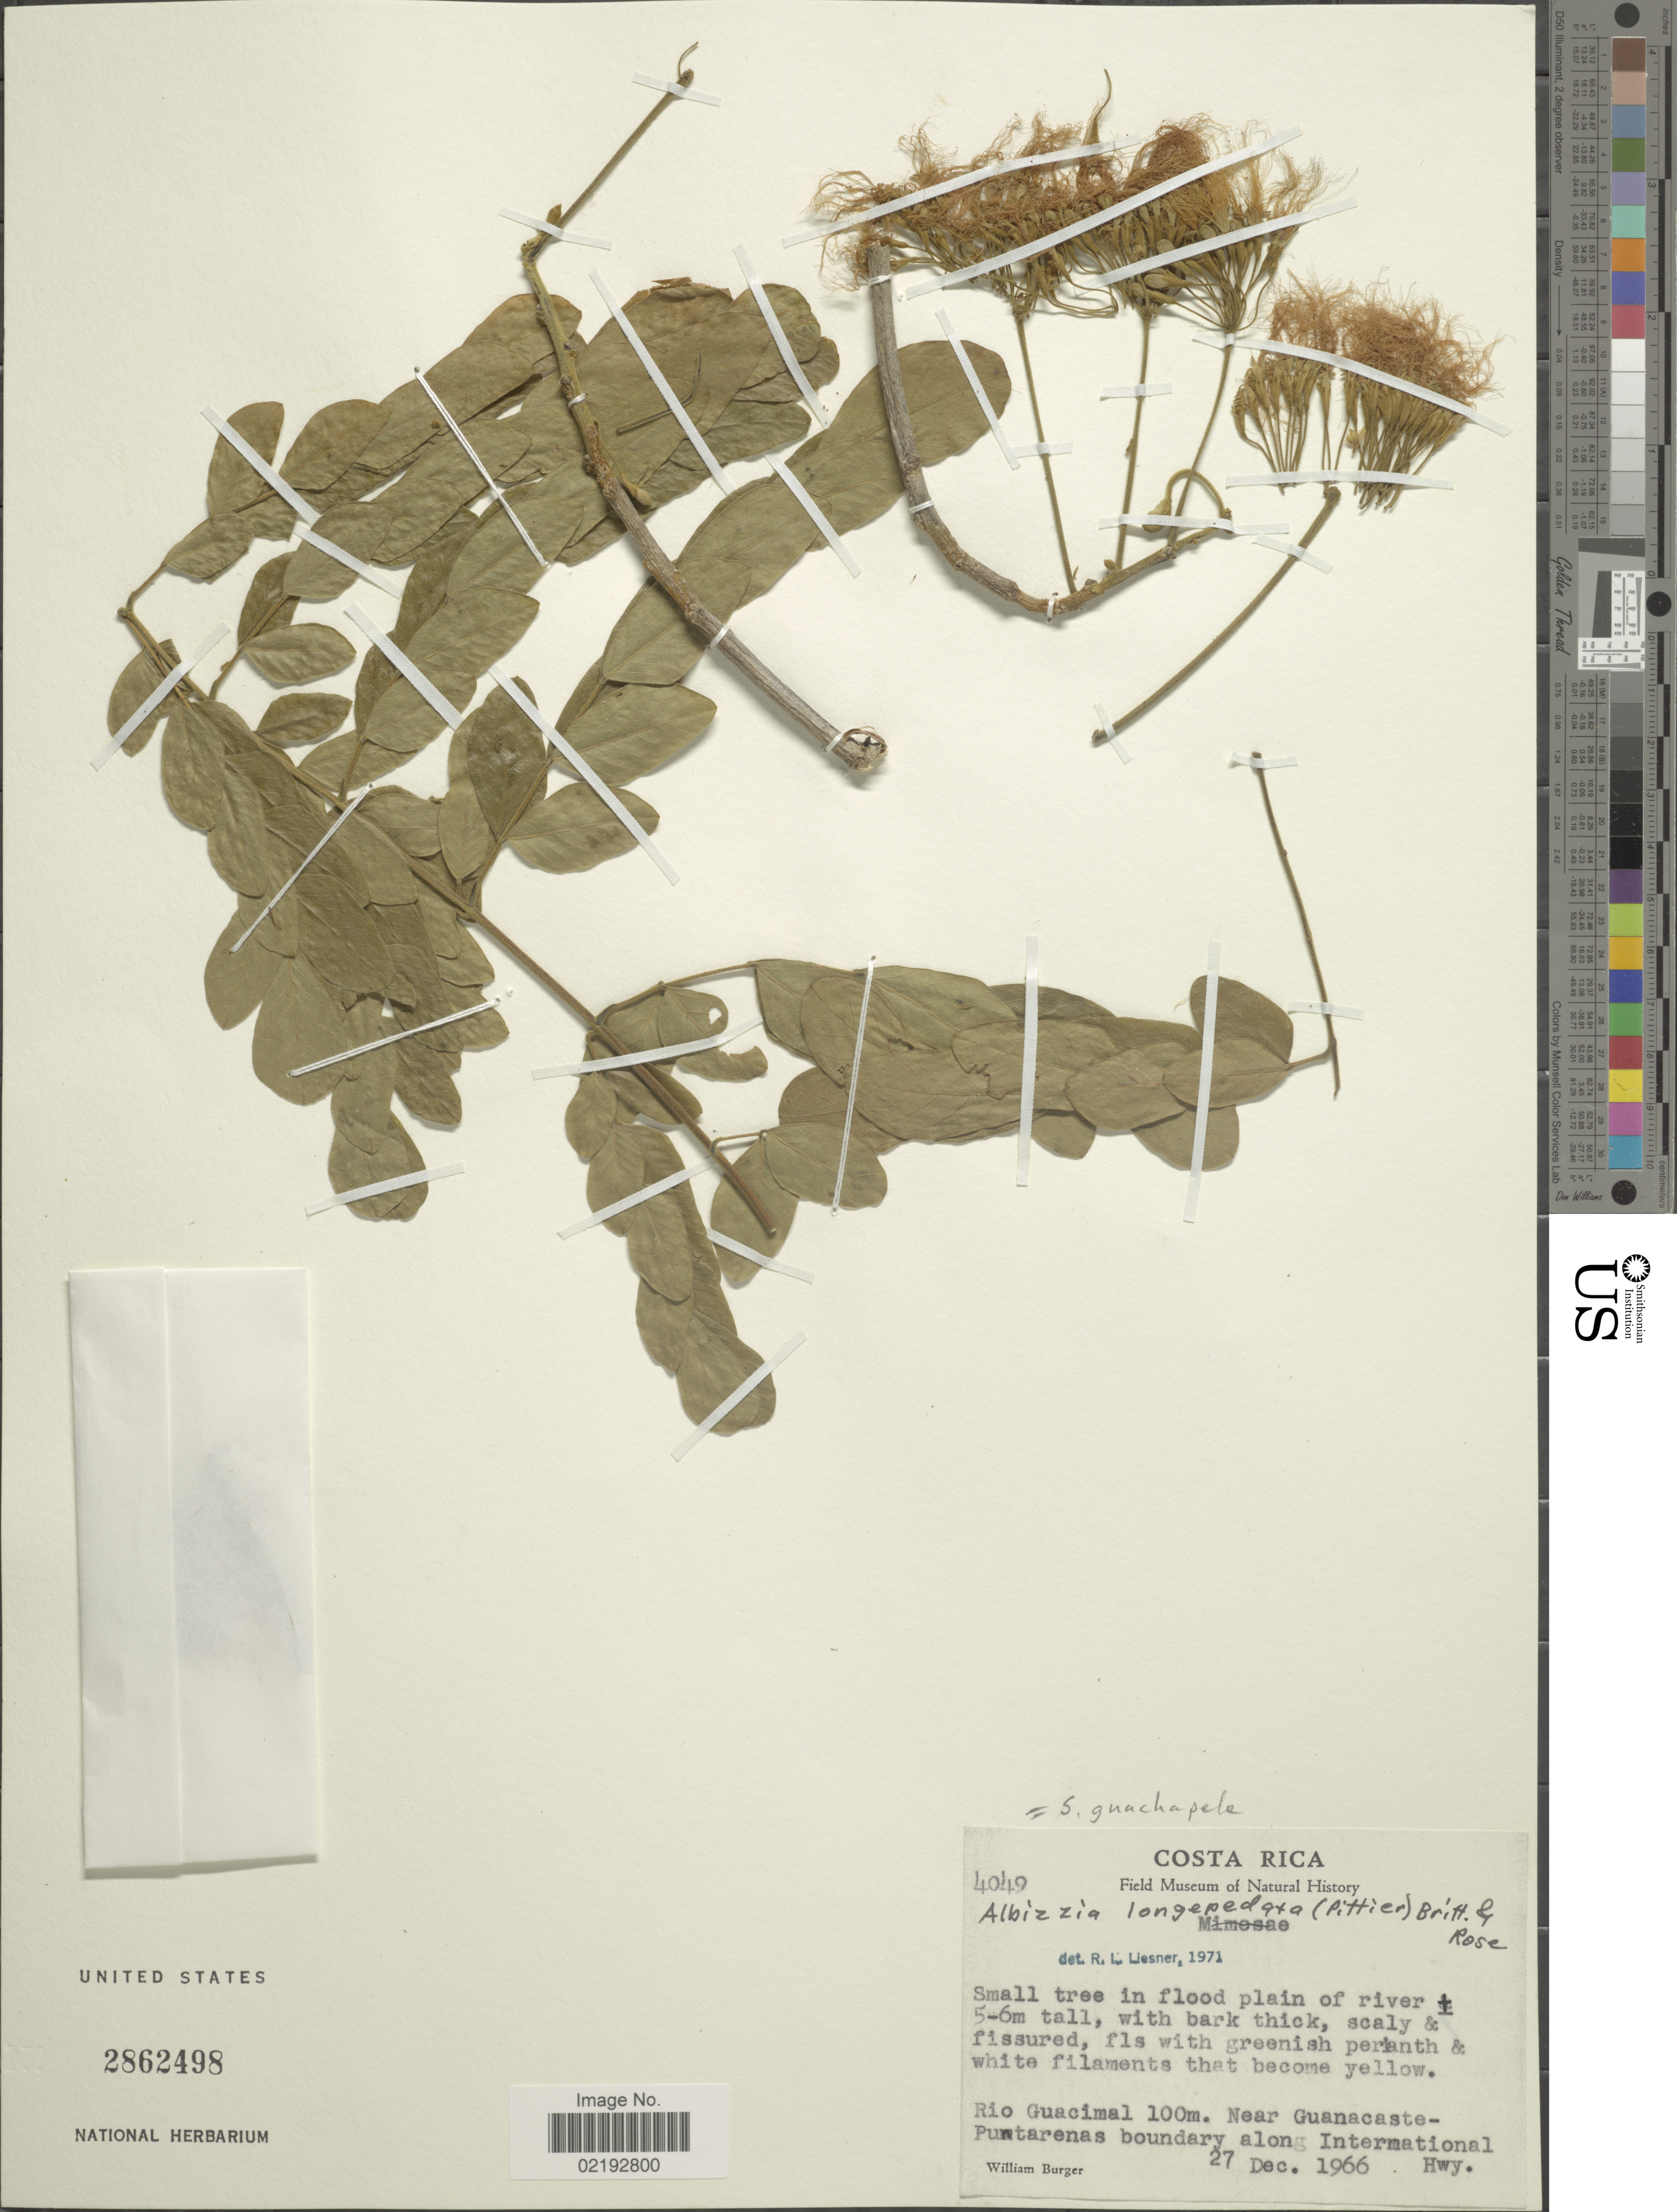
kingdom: Plantae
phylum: Tracheophyta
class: Magnoliopsida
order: Fabales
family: Fabaceae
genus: Pseudosamanea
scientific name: Pseudosamanea guachapele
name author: (Kunth) Harms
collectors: W. Burger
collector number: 4049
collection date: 1966-12-27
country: Costa Rica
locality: Rio Guacimal, near Guanacaste-Puntarenas boundary along International Hwy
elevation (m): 100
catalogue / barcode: US 2862498